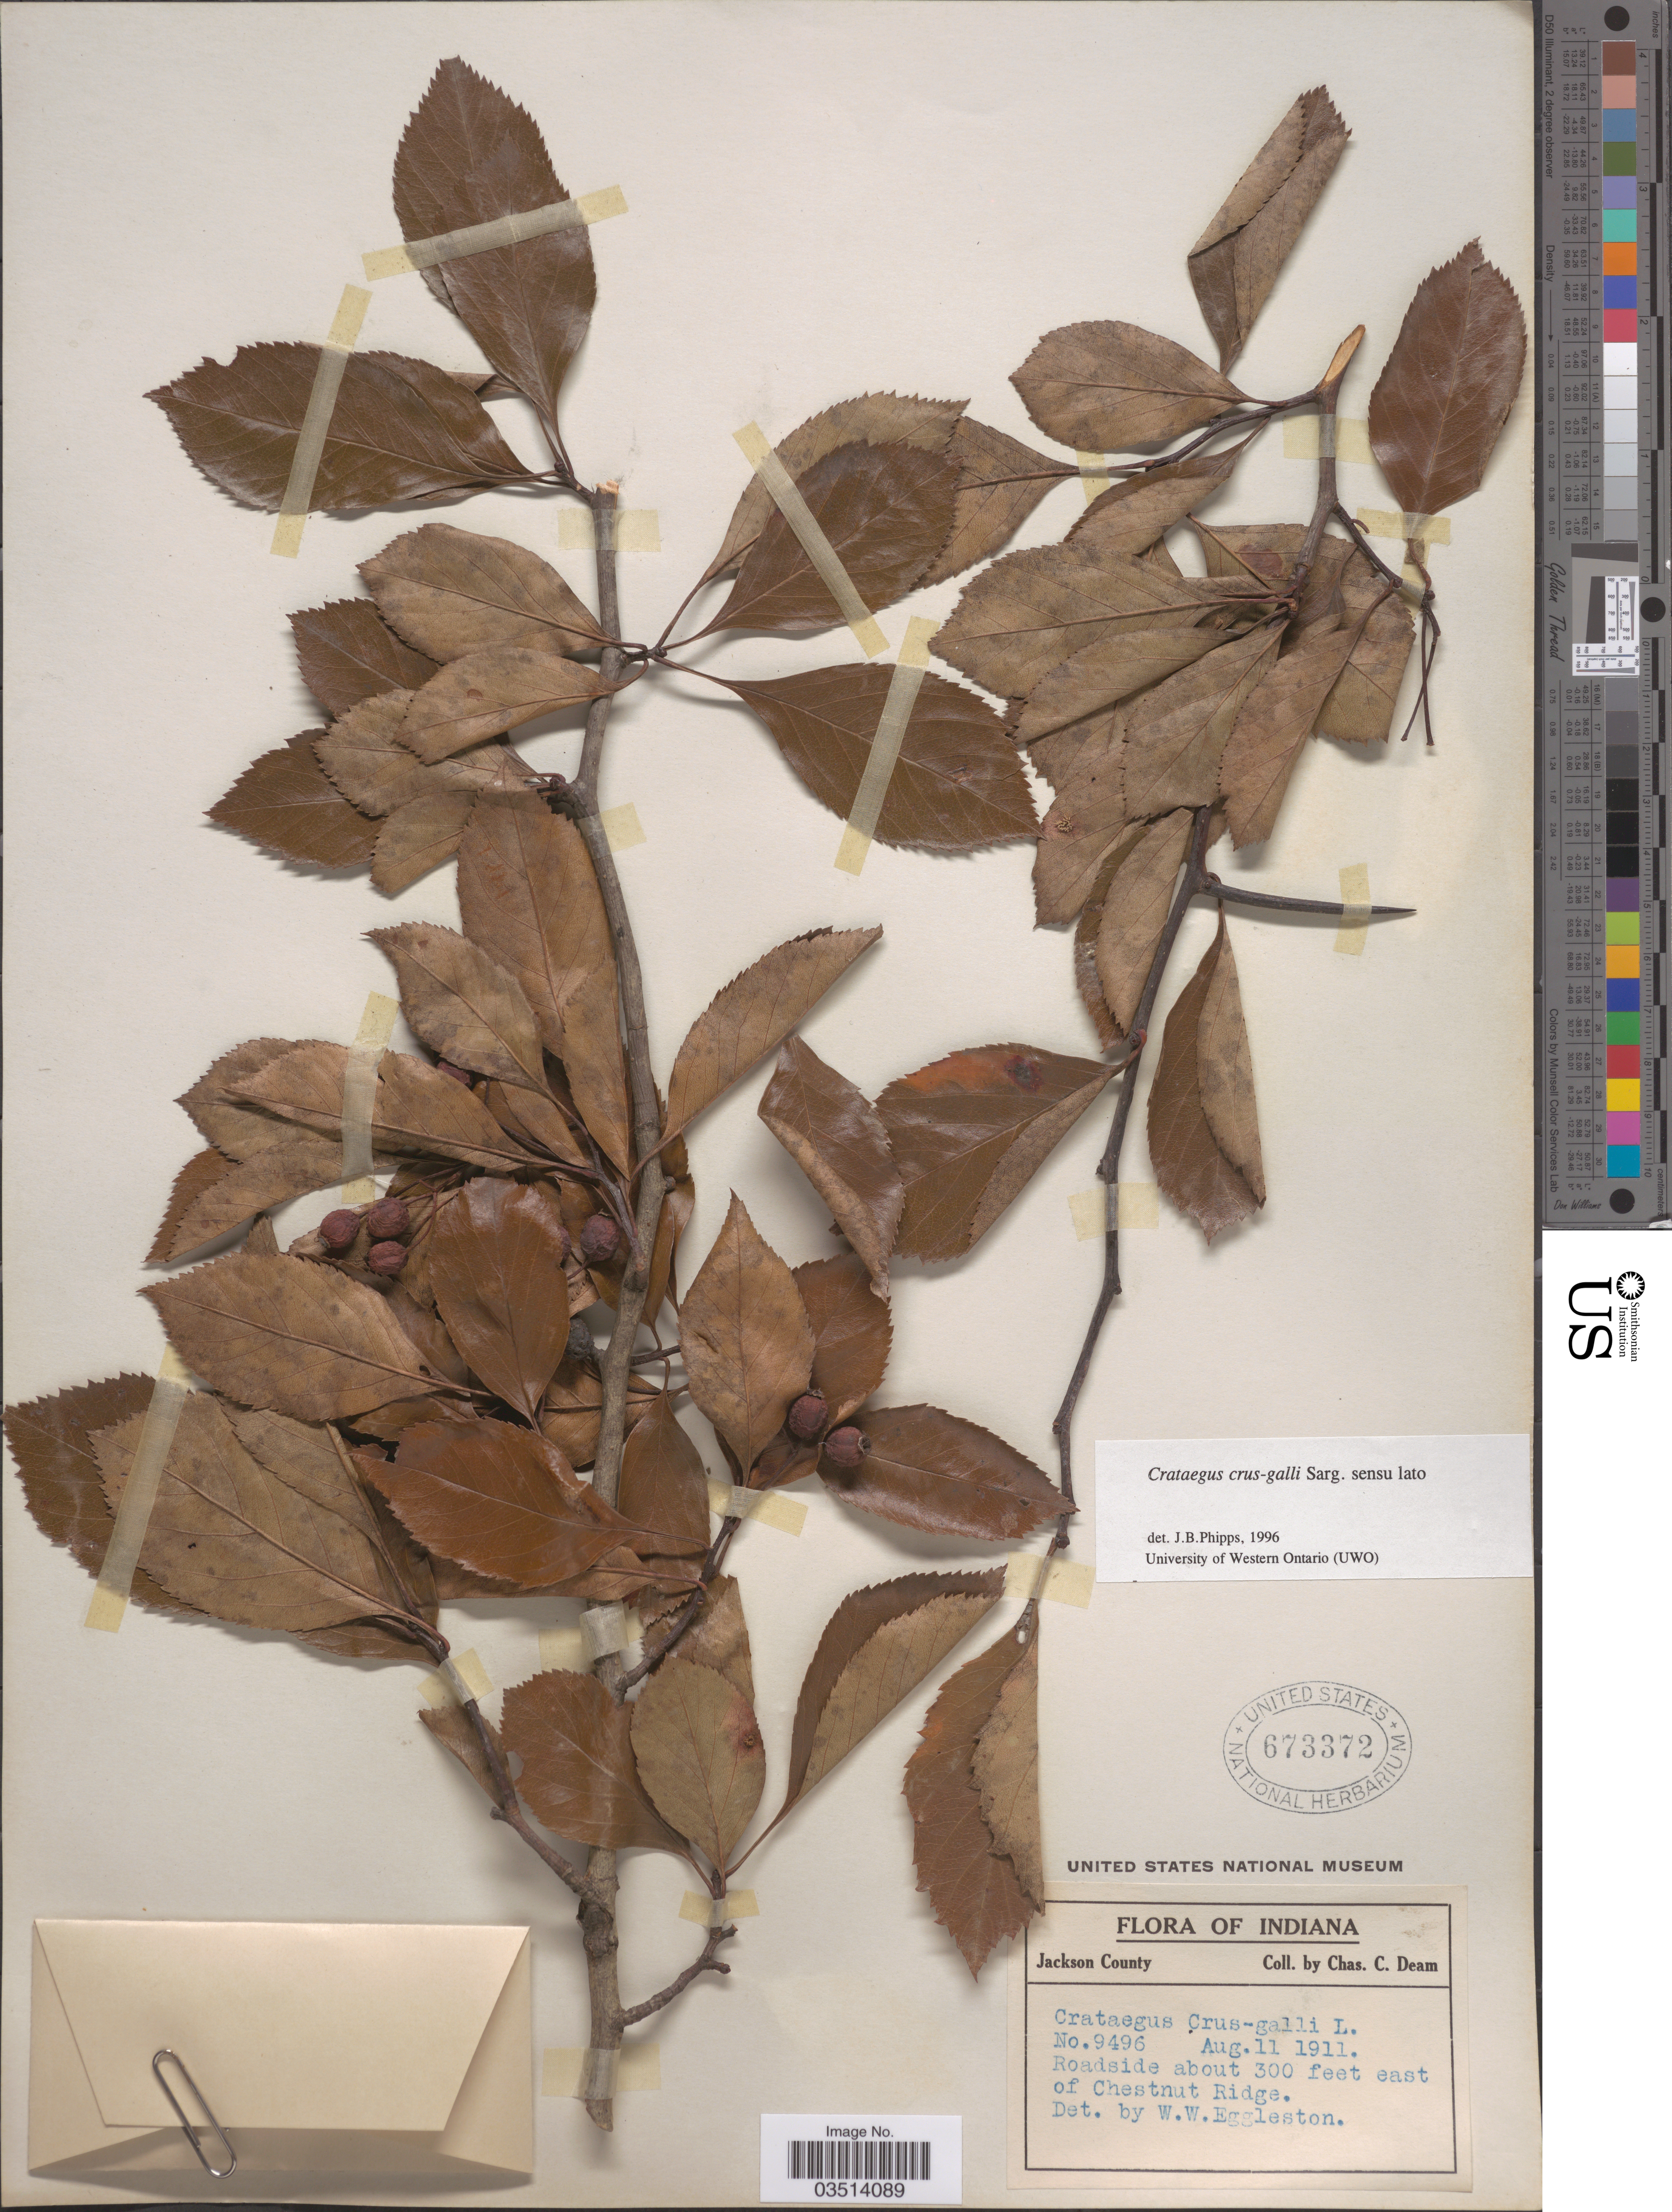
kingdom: Plantae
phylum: Tracheophyta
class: Magnoliopsida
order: Rosales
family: Rosaceae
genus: Crataegus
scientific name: Crataegus crus-galli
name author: L.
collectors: C. C. Deam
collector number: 9496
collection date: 1911-08-11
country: United States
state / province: Indiana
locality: Jackson County. Roadside about 300 feet east of Chestnut Ridge.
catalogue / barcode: US 673372